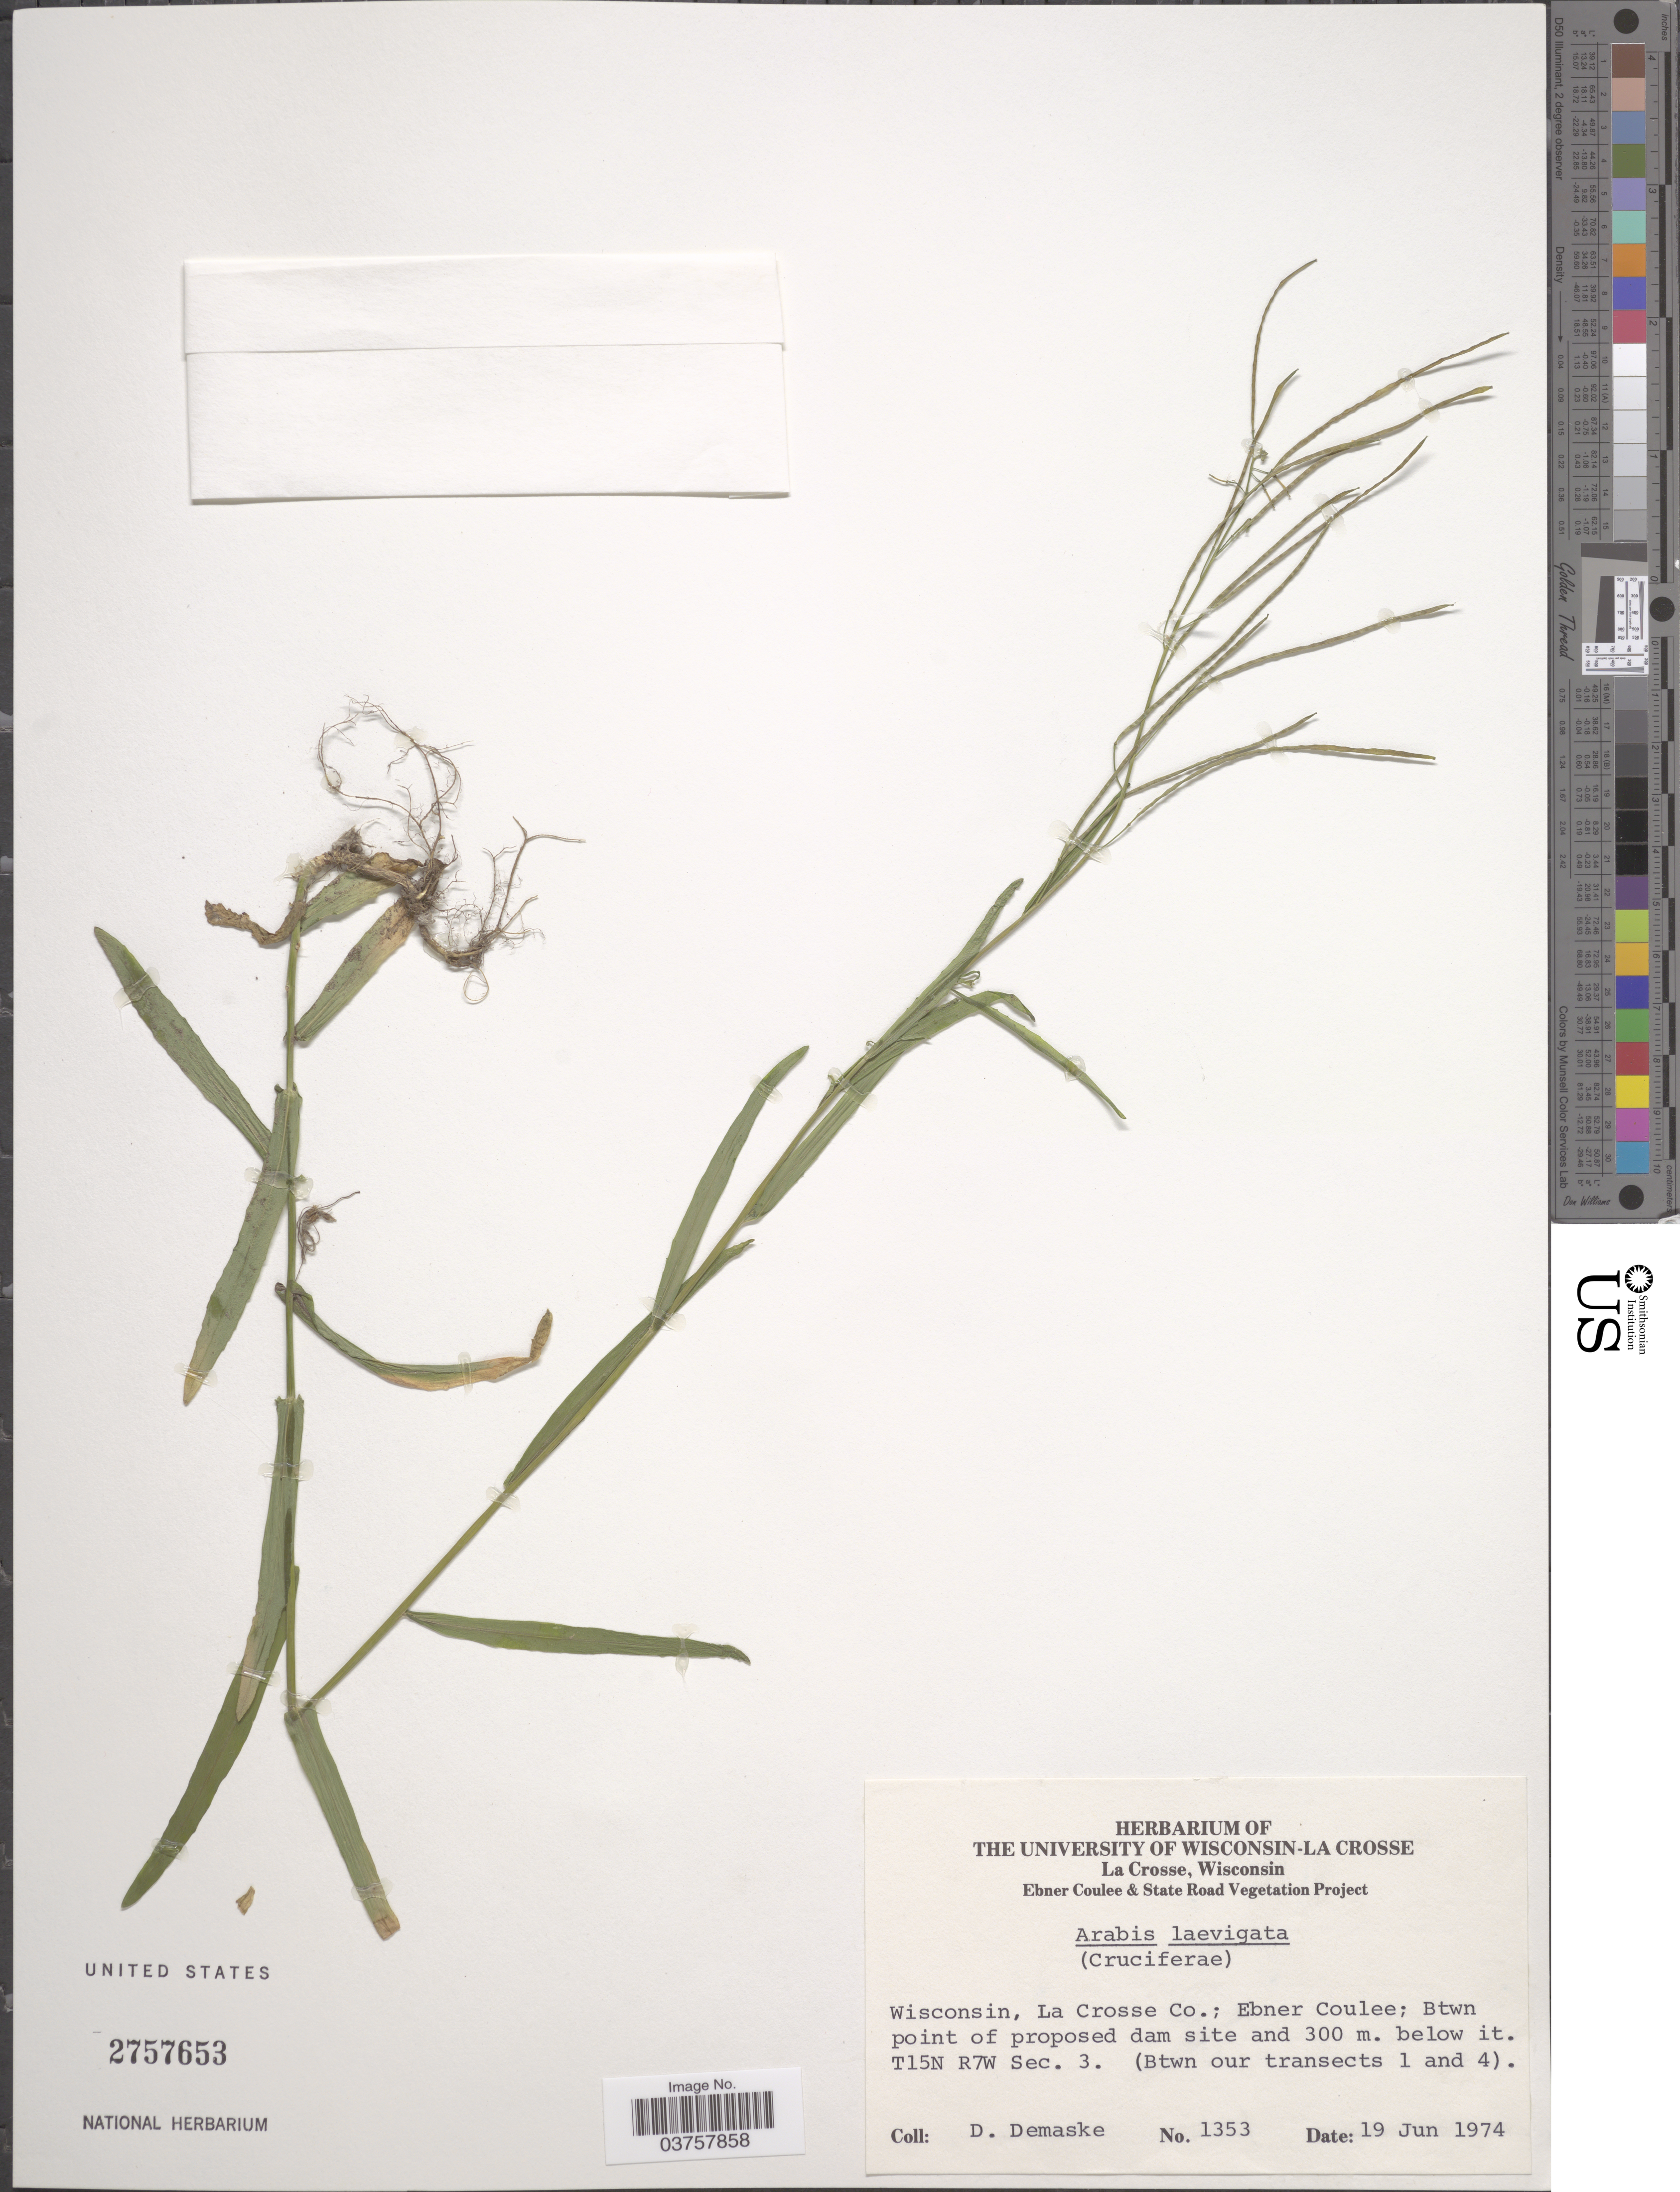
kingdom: Plantae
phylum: Tracheophyta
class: Magnoliopsida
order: Brassicales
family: Brassicaceae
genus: Arabis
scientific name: Arabis laevigata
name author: (Muhl. ex Willd.) Poir.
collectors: D. Demaske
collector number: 1353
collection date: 1974-06-19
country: United States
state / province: Wisconsin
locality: La Crosse Co.; Ebner Coulee; Btwn point of proposed dam site and 300 m. below it. T15N R7W Sec. 3. (Btwn our transects 1 and 4).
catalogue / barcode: US 2757653